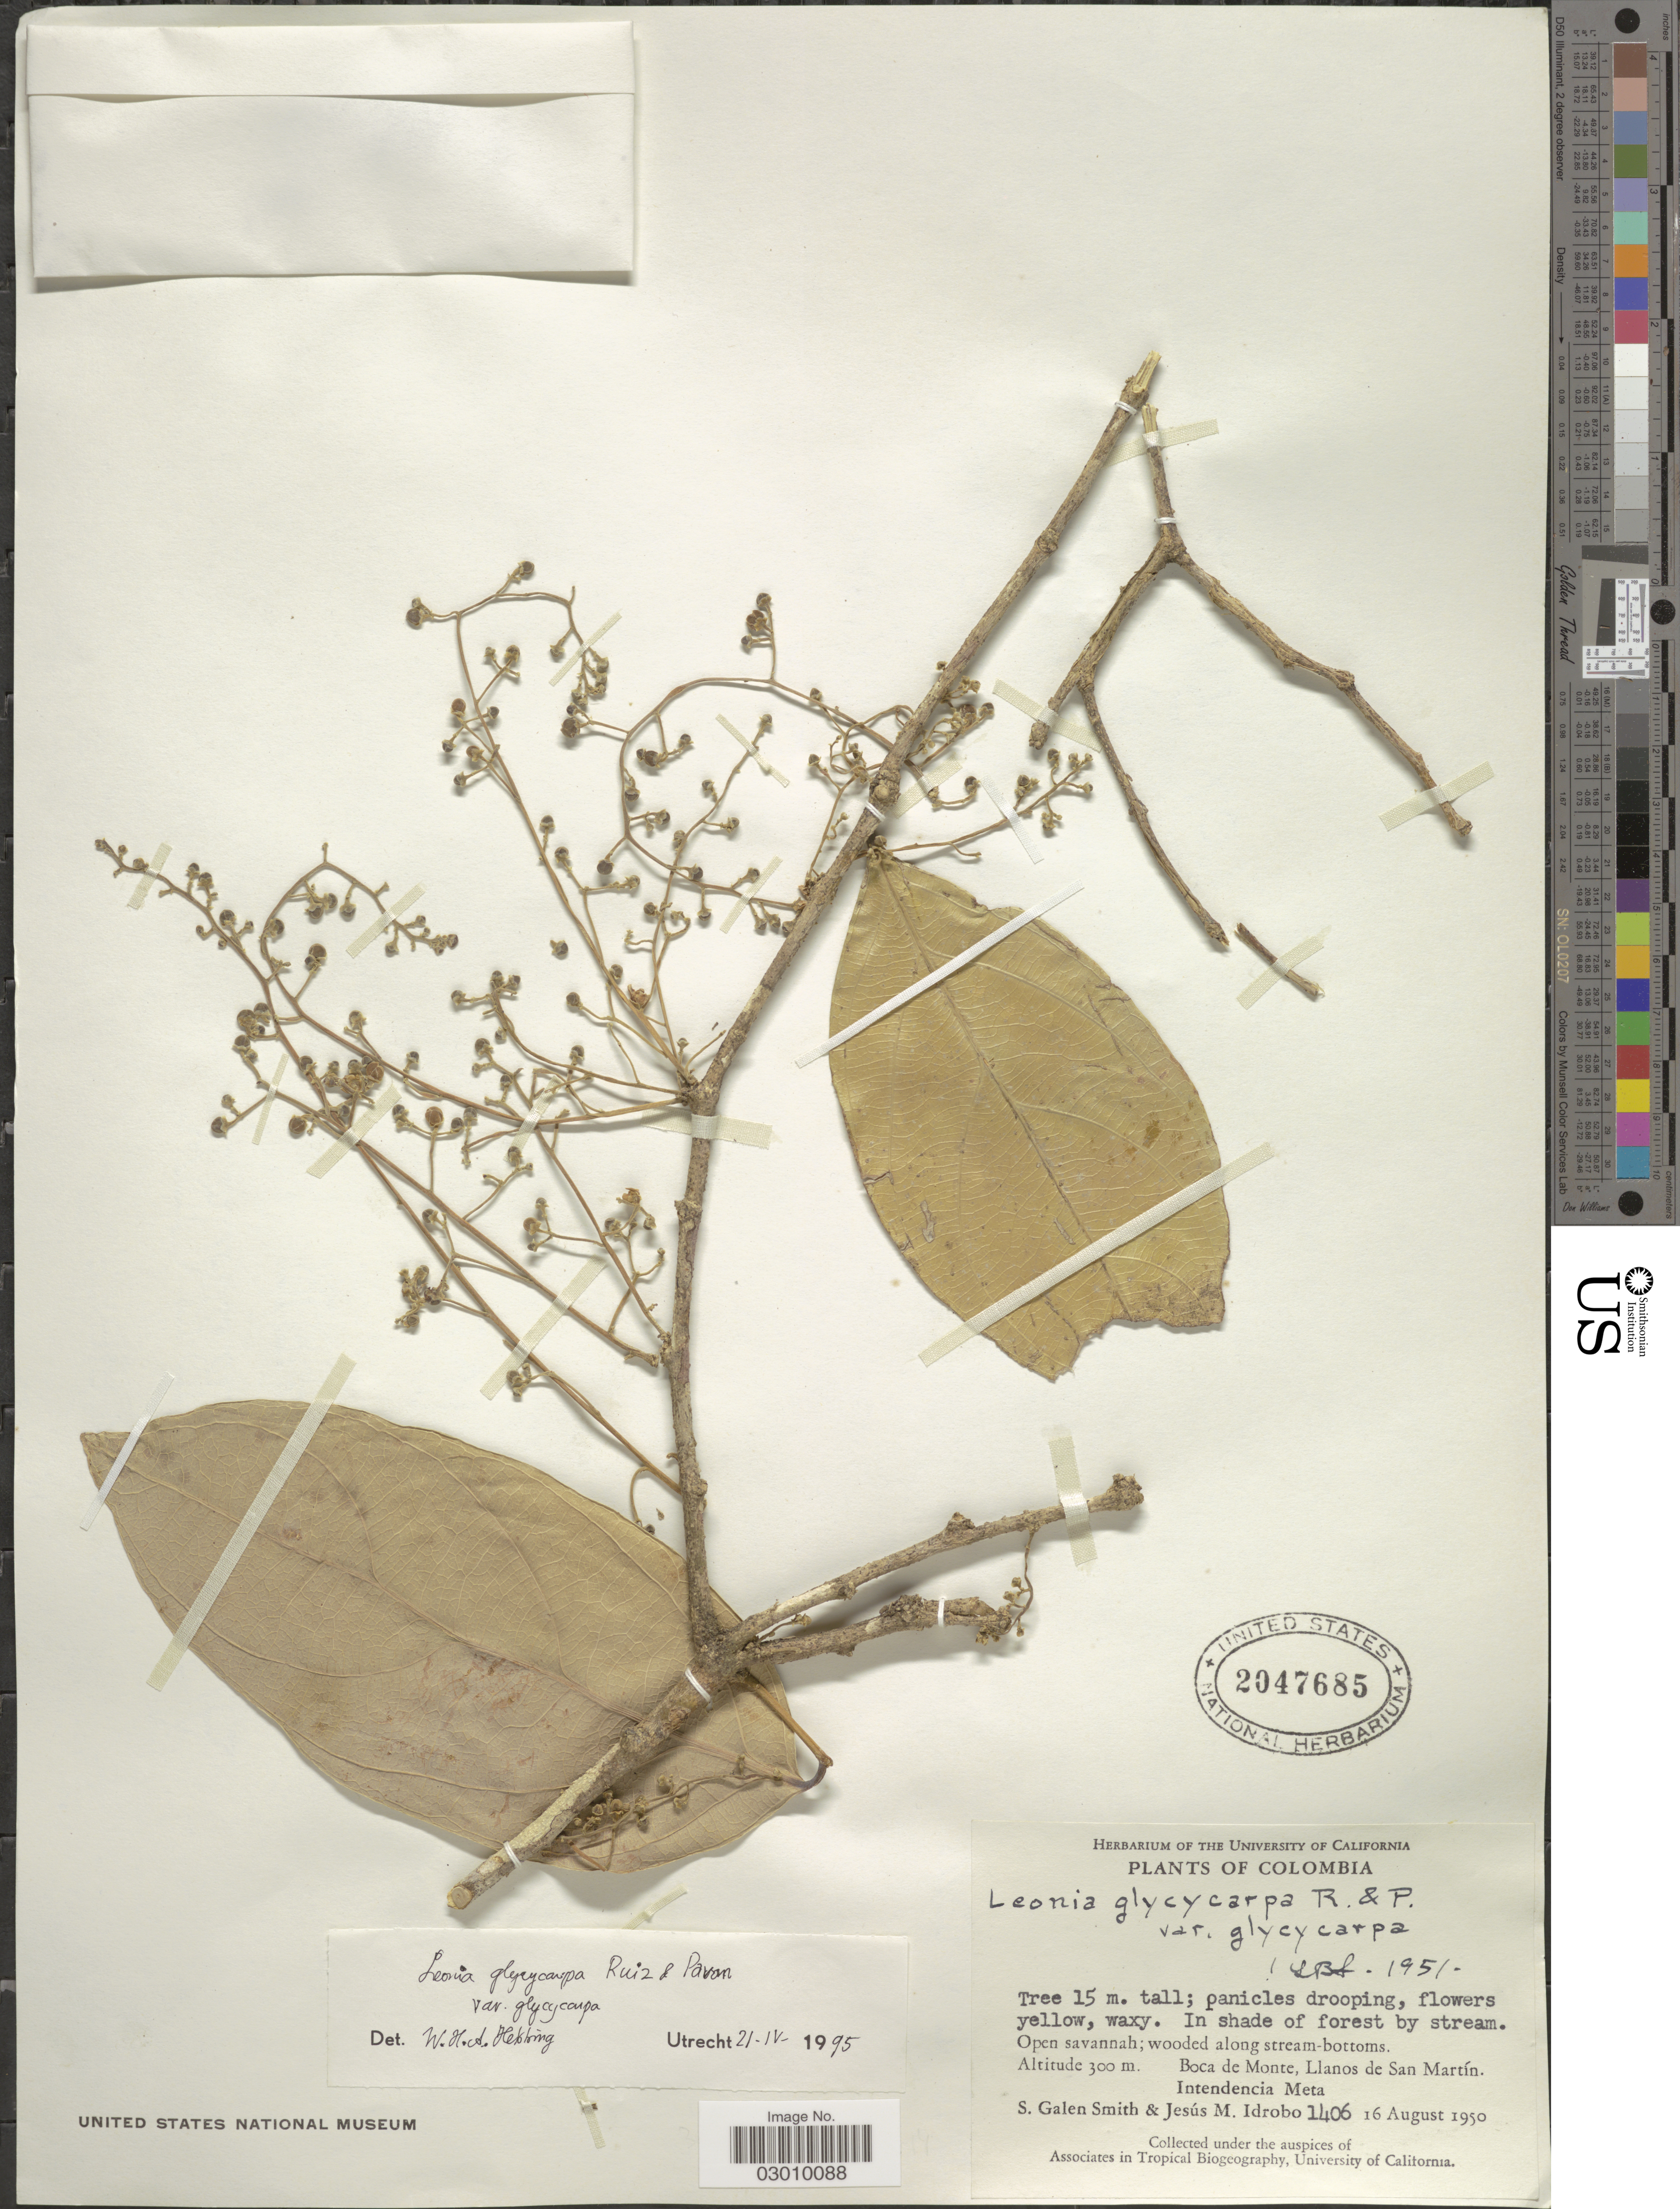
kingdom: Plantae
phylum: Tracheophyta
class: Magnoliopsida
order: Malpighiales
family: Violaceae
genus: Leonia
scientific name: Leonia glycycarpa var. glycycarpa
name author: Ruiz & Pav.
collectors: S. G. Smith & J. M. Idrobo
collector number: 1406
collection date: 1950-08-16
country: Colombia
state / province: Meta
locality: Boca de Monte, Llanos de San Martín, Intendencia Meta.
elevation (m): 300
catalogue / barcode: US 2047685